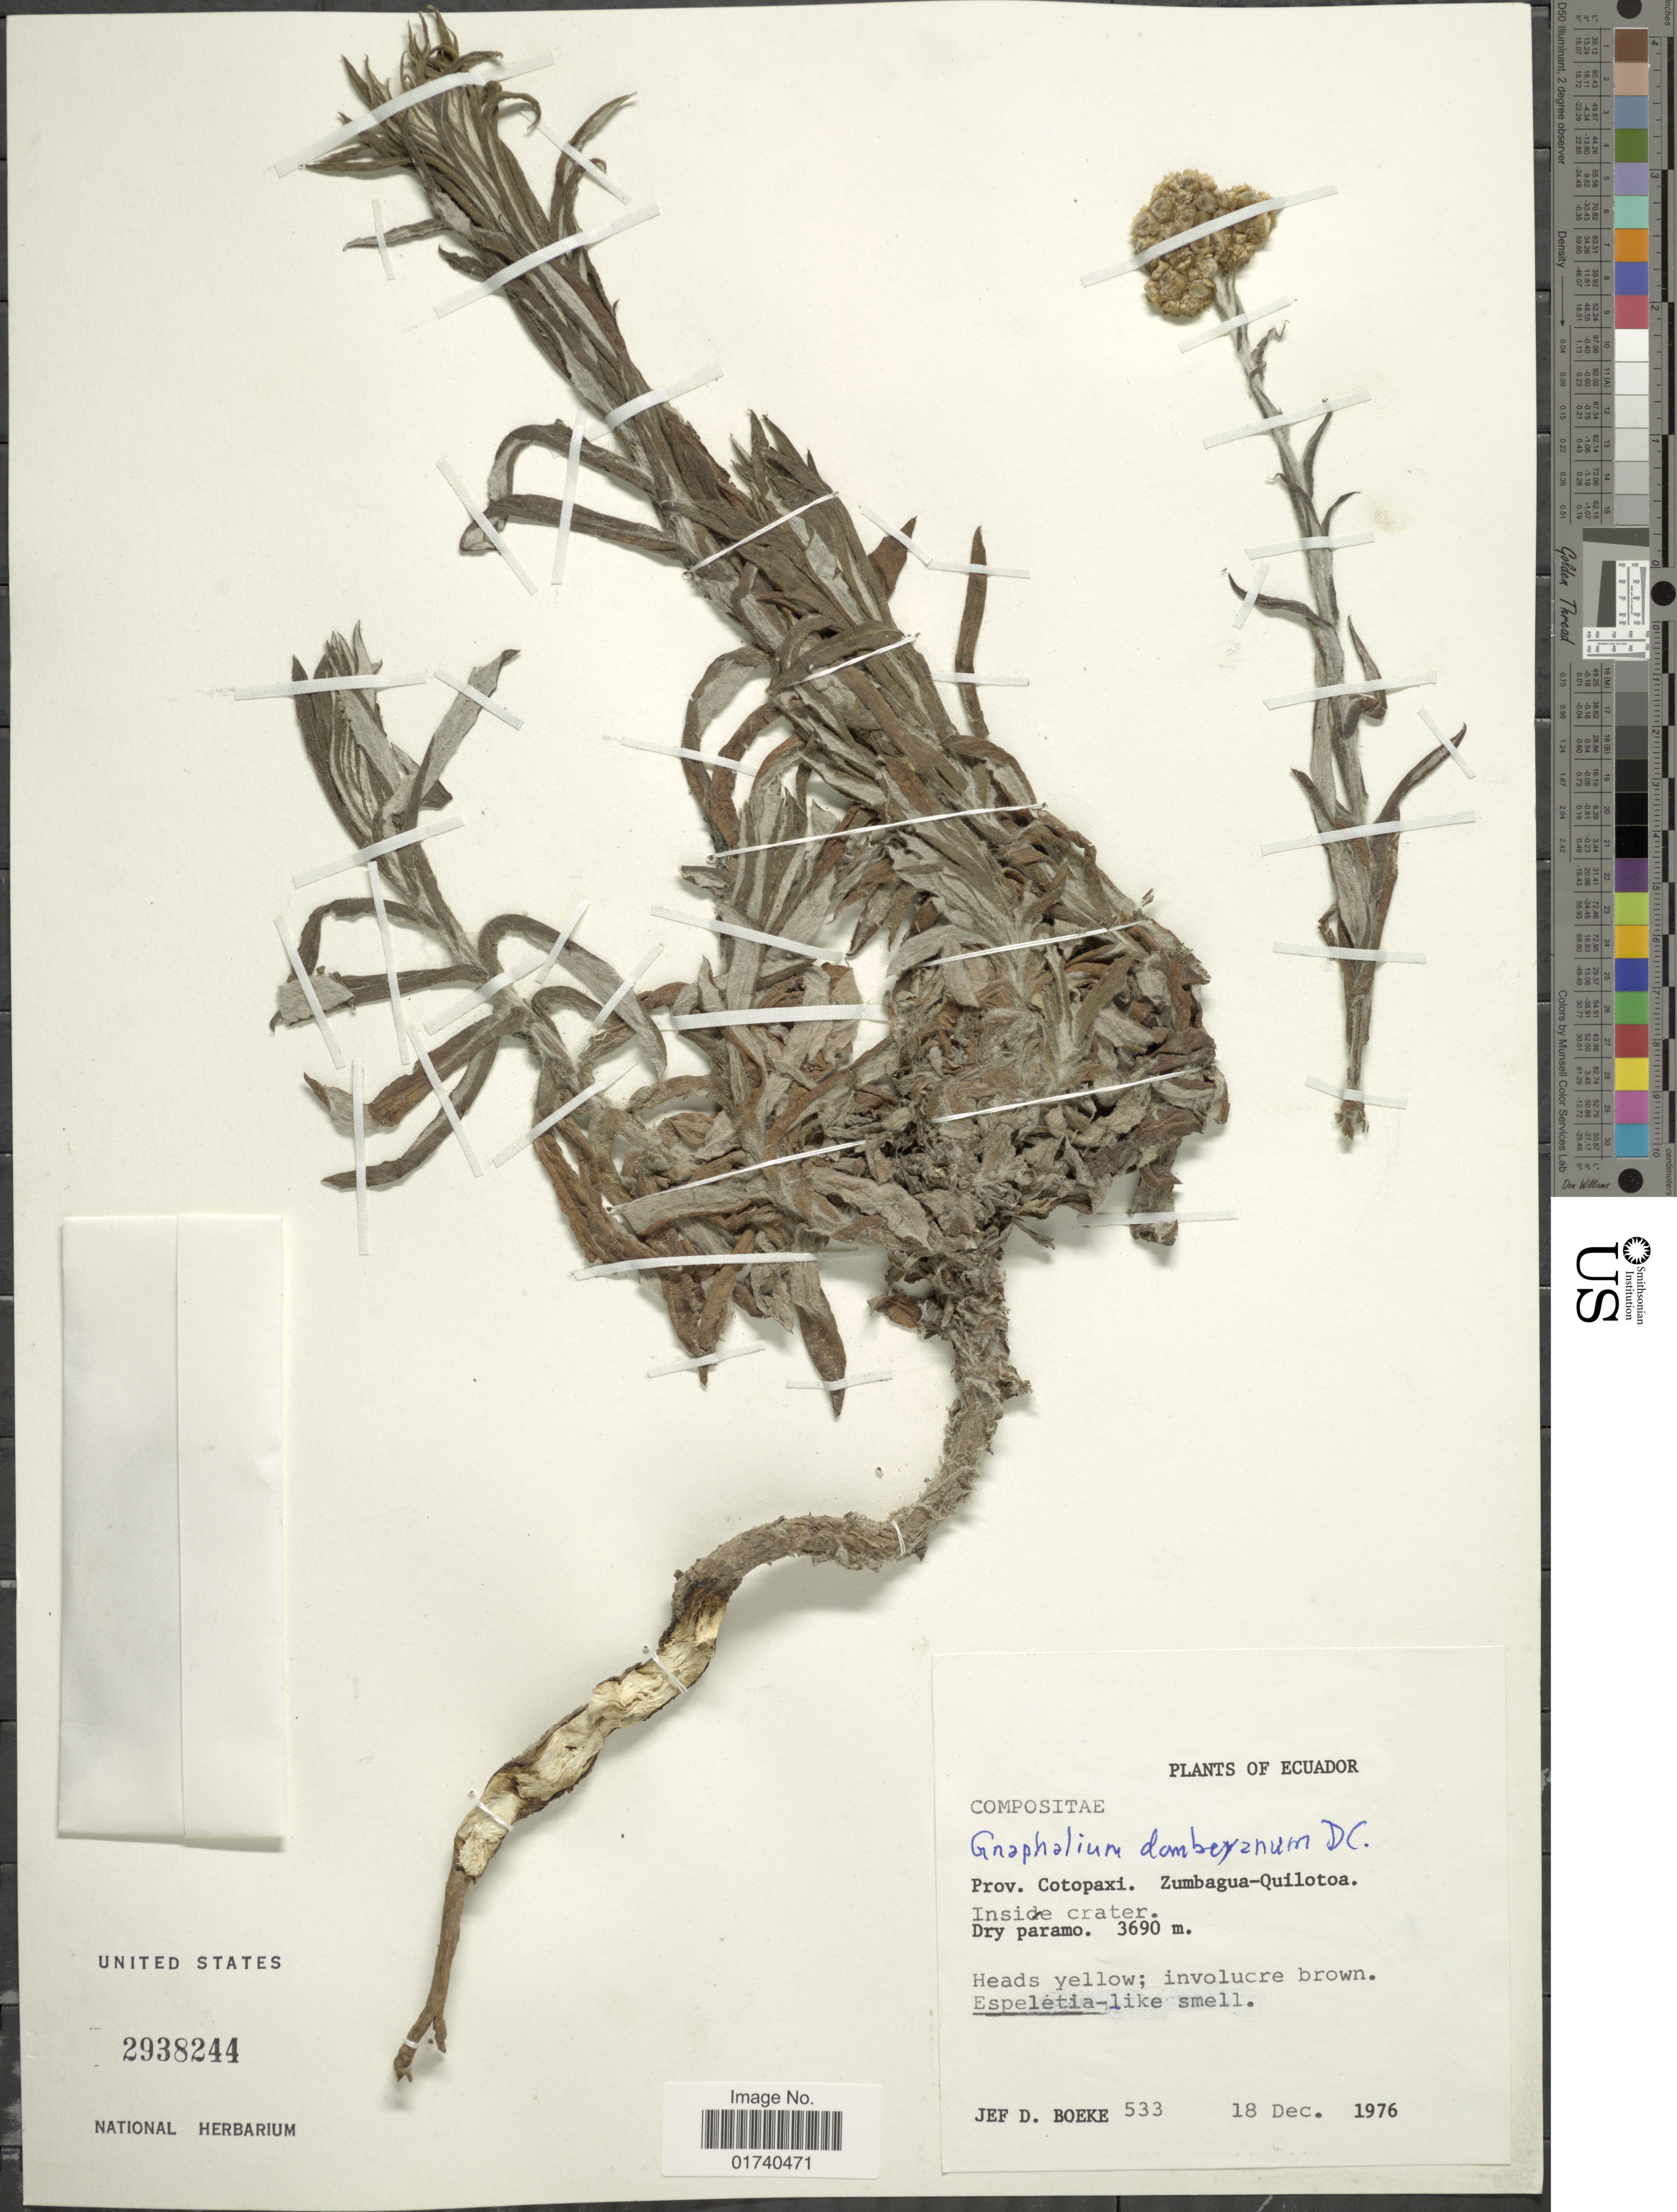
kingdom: Plantae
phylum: Tracheophyta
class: Magnoliopsida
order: Asterales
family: Asteraceae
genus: Pseudognaphalium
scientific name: Pseudognaphalium dombeyanum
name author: (DC.) Anderb.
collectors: J. D. Boeke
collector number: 533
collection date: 1976-12-18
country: Ecuador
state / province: Cotopaxi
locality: Prov Cotopaxi, Zumbagua - Quilotoa.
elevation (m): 3690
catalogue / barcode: US 2938244